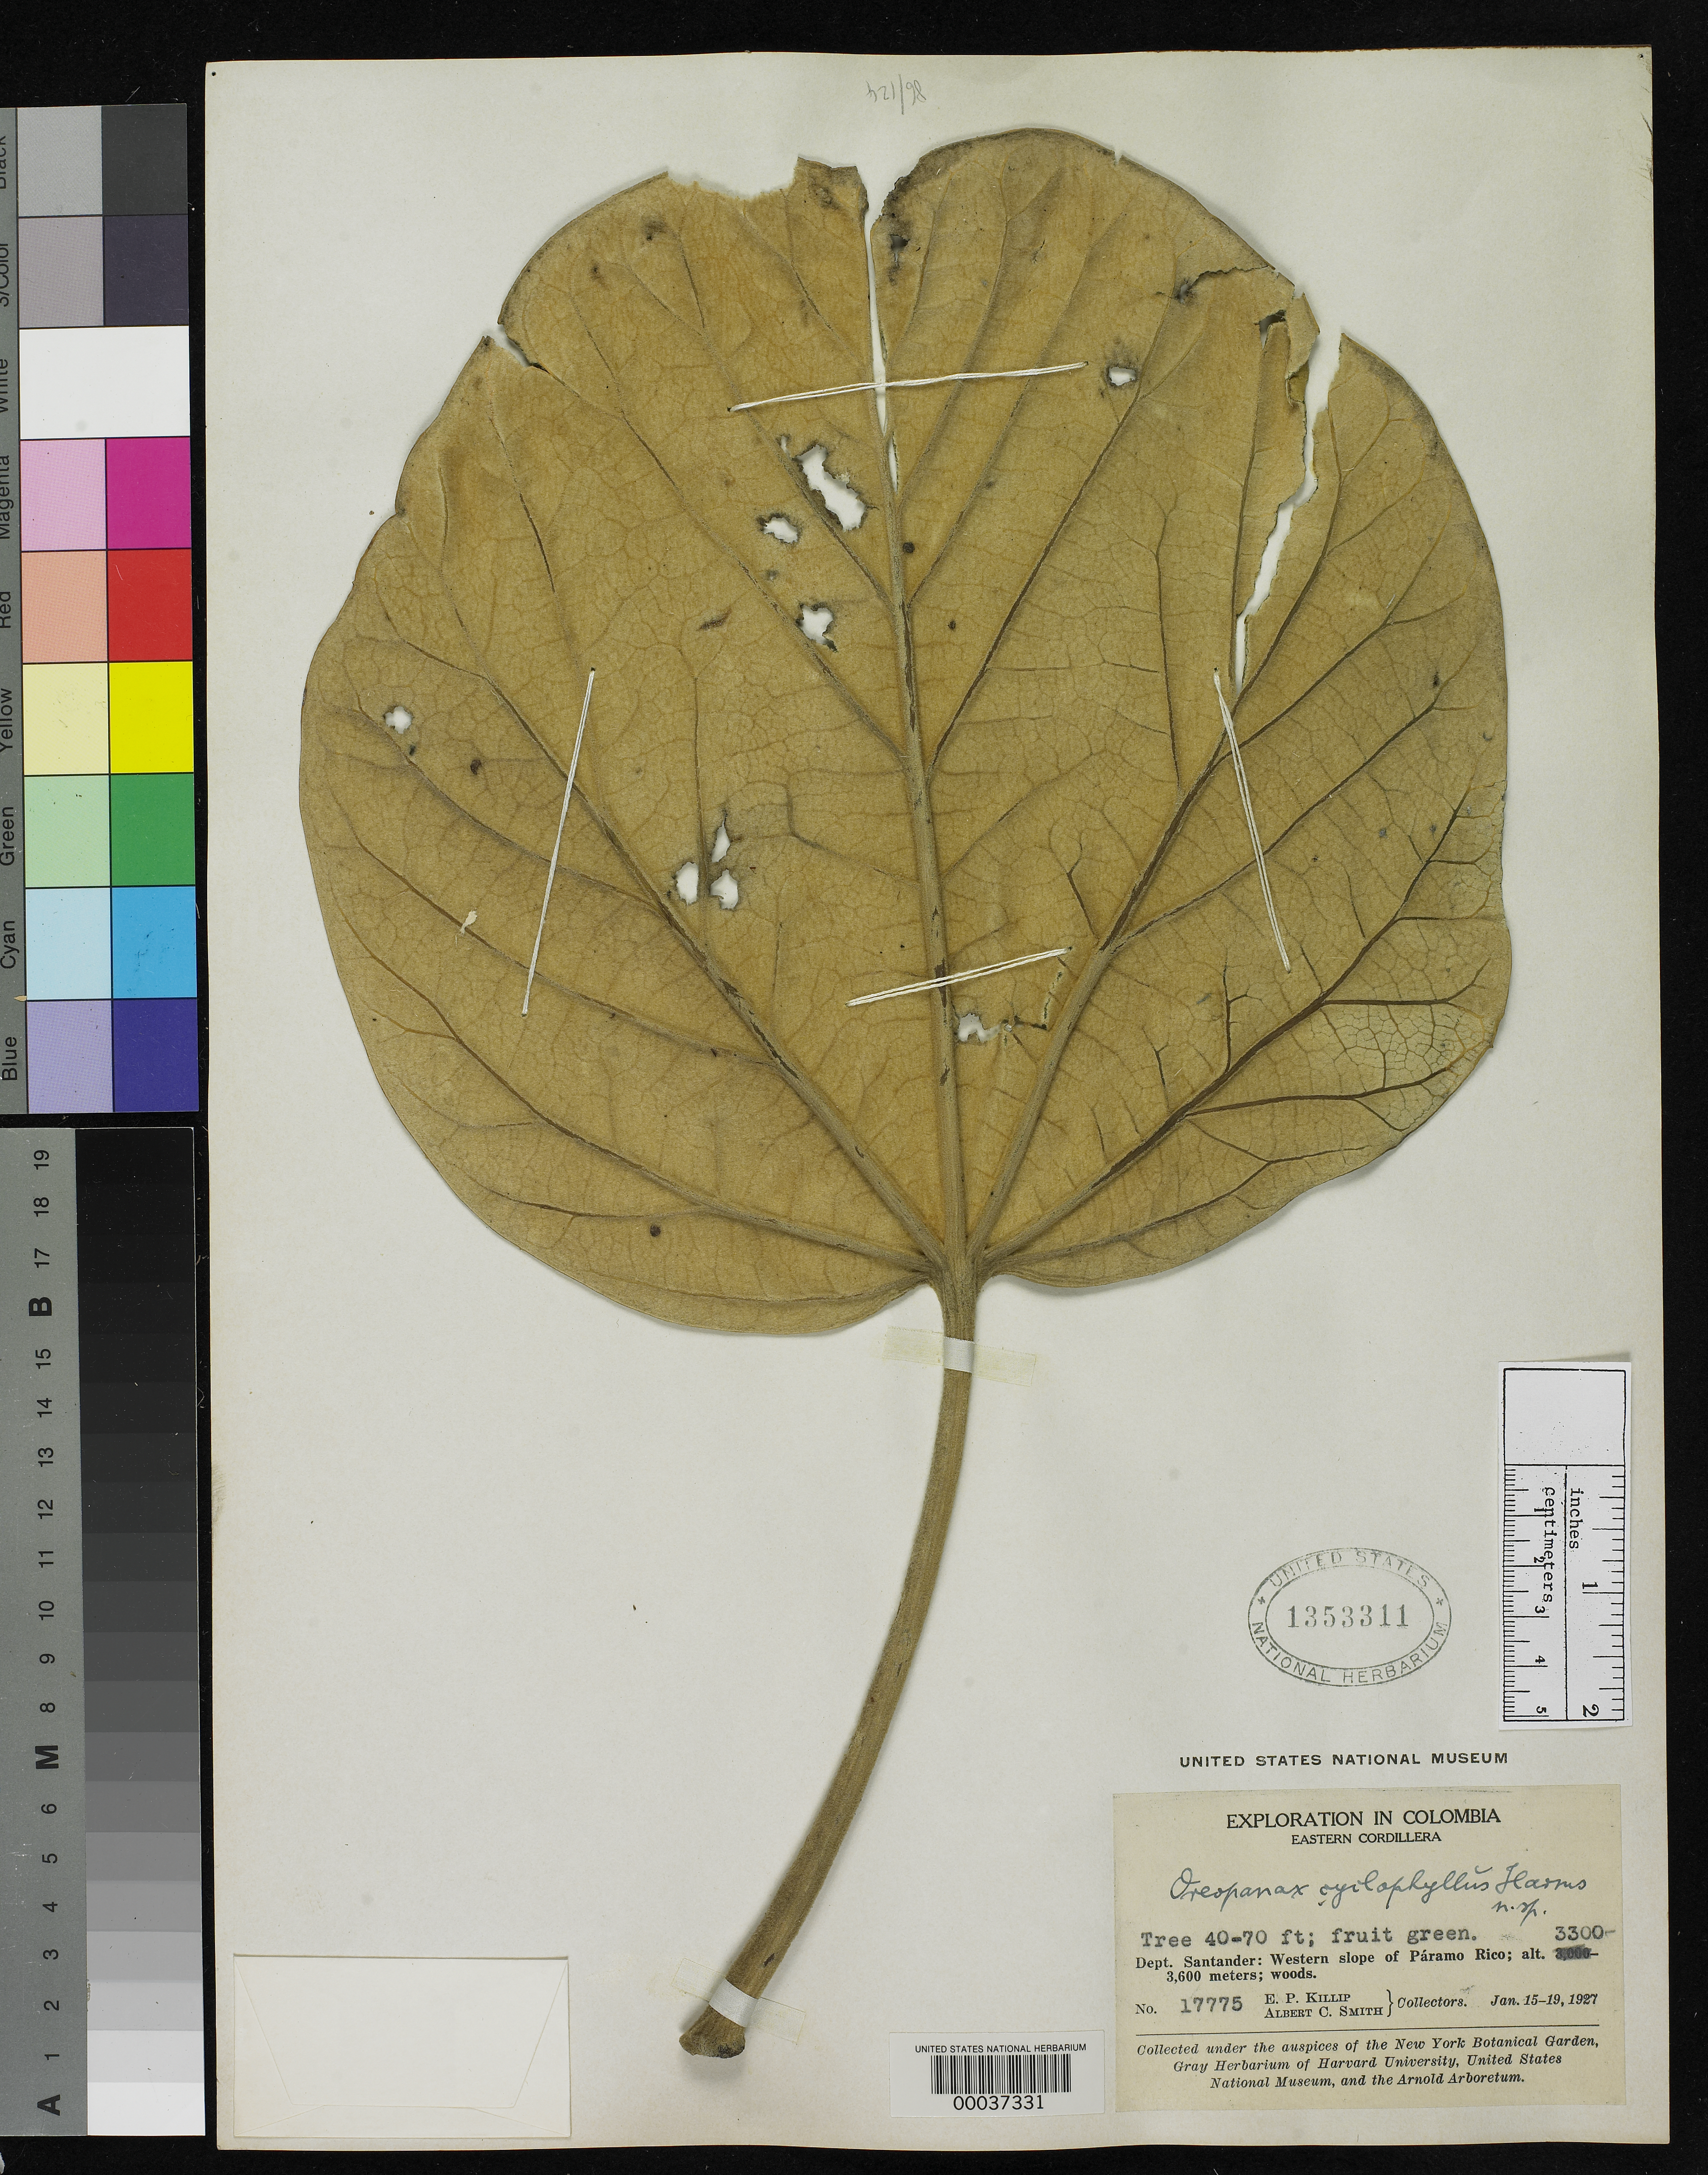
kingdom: Plantae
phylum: Tracheophyta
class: Magnoliopsida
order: Apiales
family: Araliaceae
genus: Oreopanax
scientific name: Oreopanax cyclophyllus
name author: Harms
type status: Holotype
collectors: E. P. Killip & A. C. Smith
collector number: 17775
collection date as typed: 15 Jan 1927 to 19 Jan 1927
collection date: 1927-01-15/1927-01-19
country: Colombia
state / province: Santander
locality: Paramo Rico.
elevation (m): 3300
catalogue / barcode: US 1353311